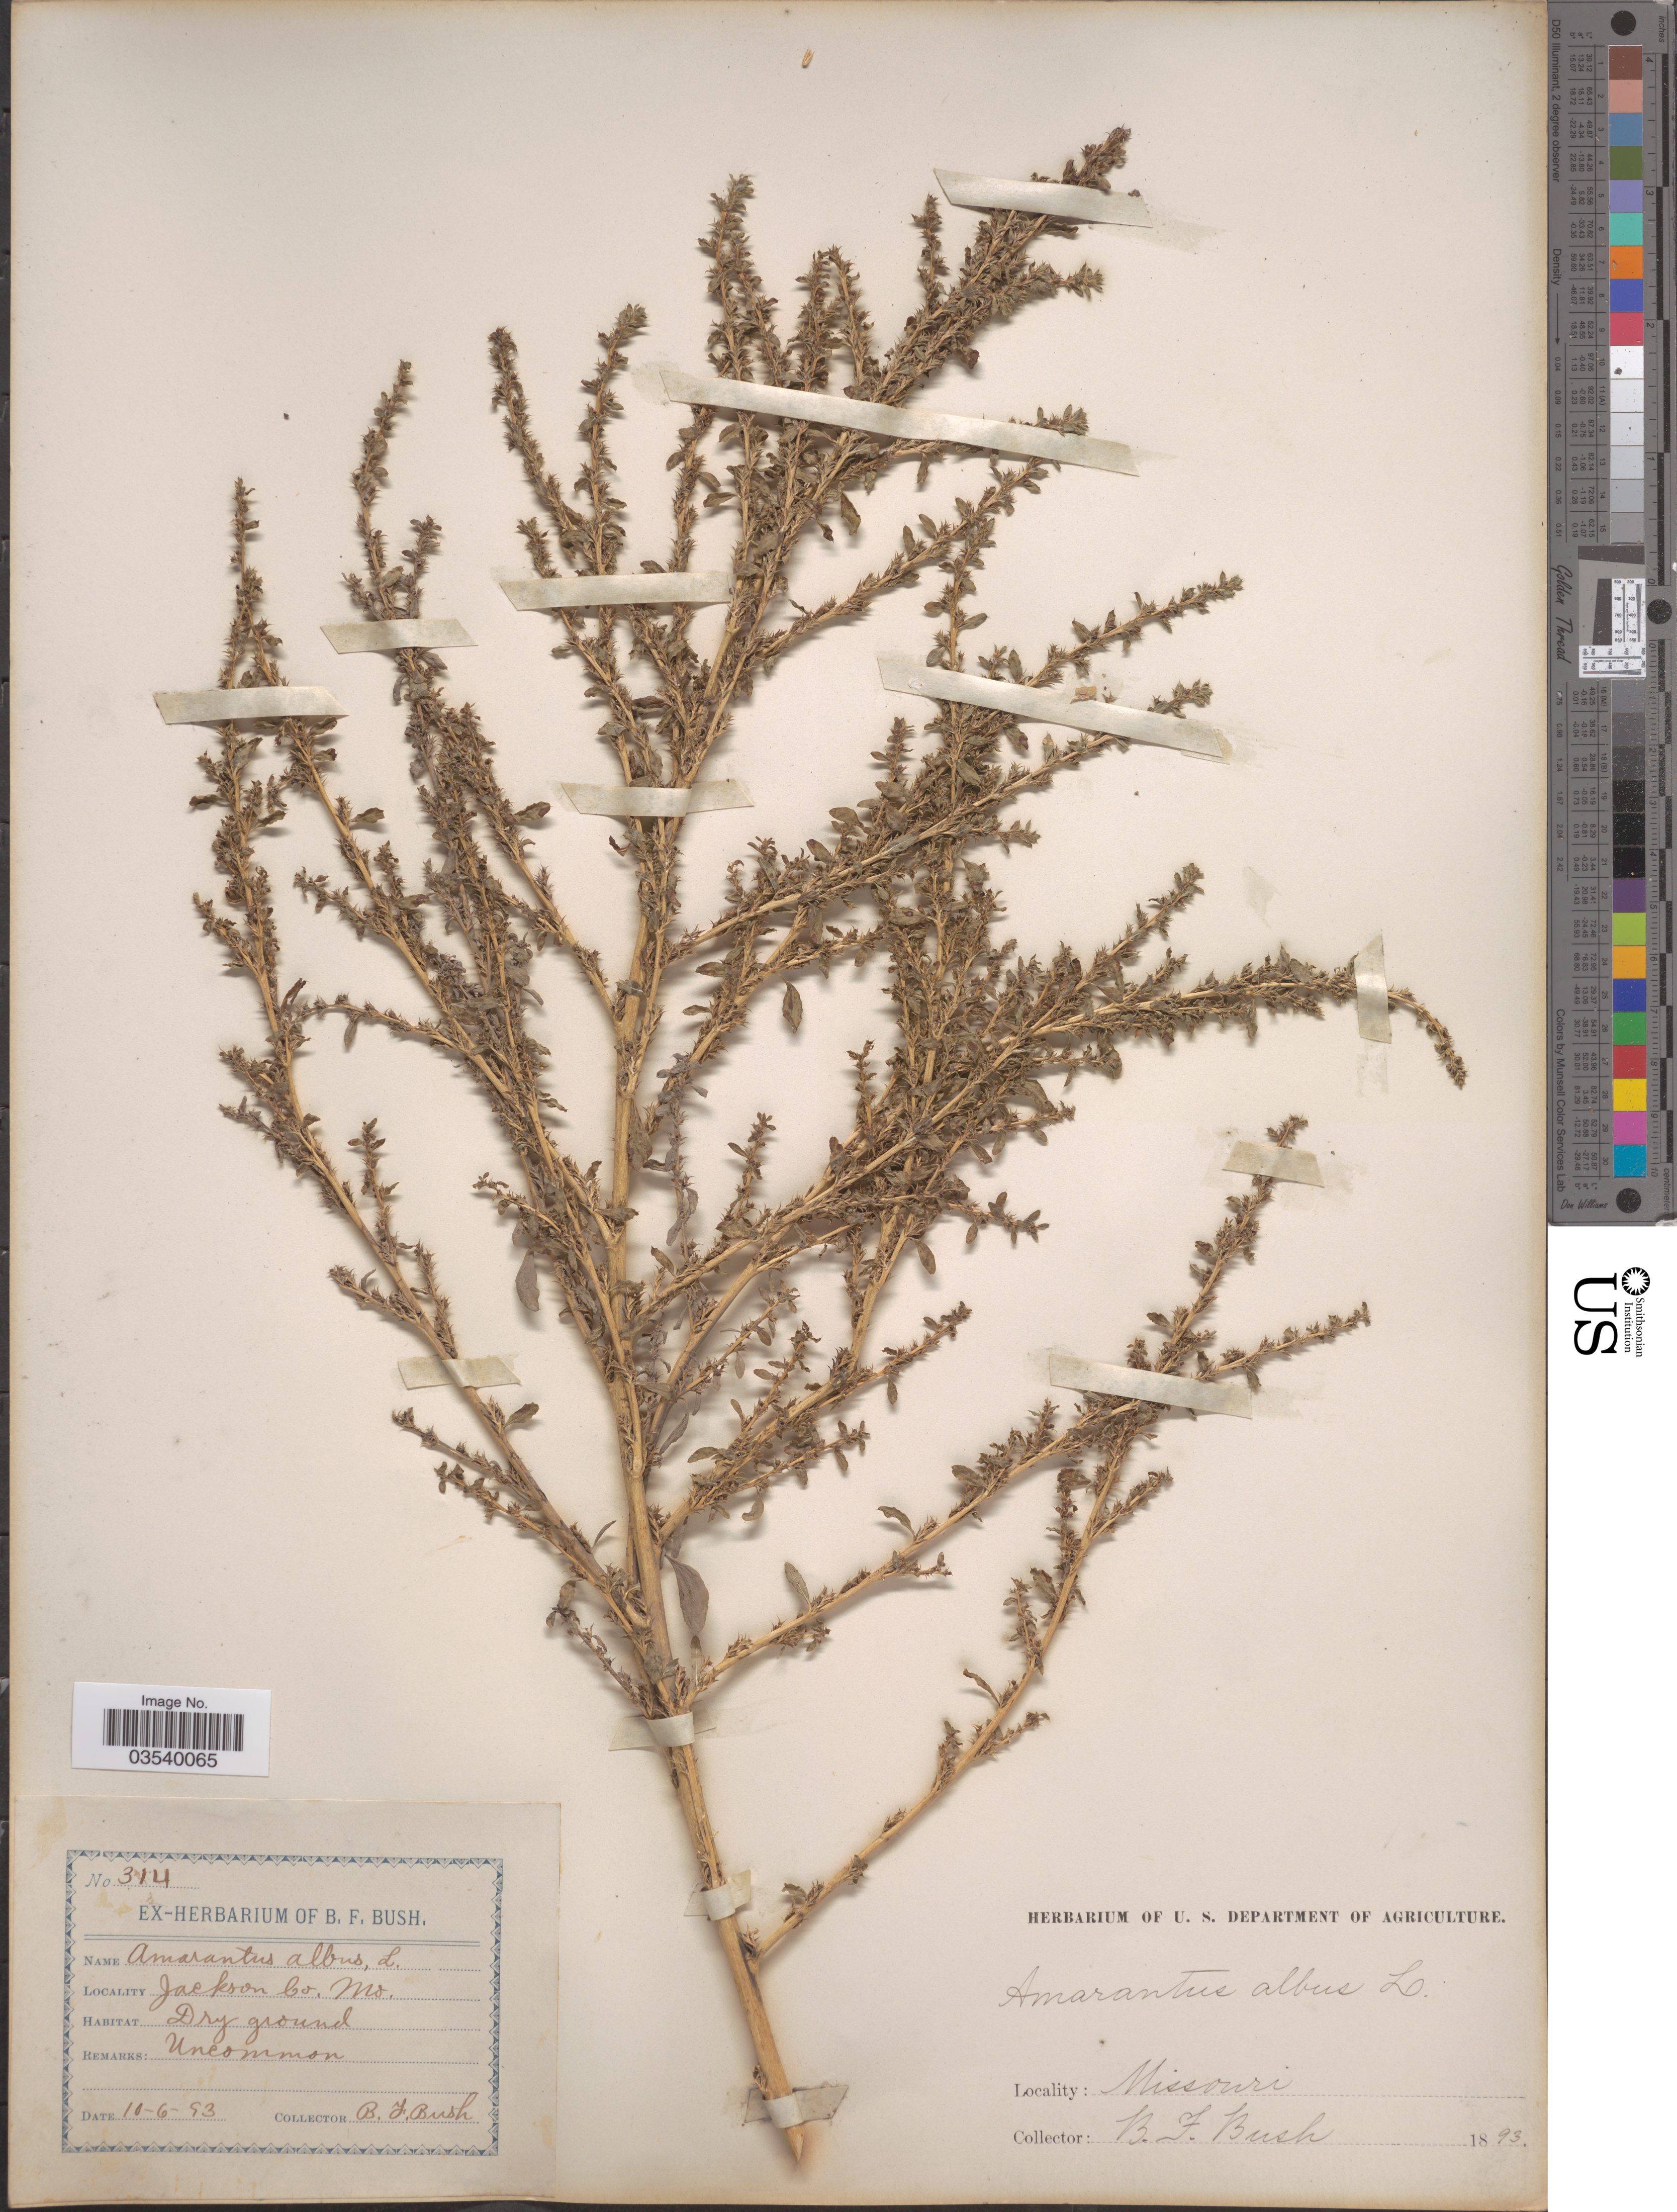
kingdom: Plantae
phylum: Tracheophyta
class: Magnoliopsida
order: Caryophyllales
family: Amaranthaceae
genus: Amaranthus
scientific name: Amaranthus albus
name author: L.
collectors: B. F. Bush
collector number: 314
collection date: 1893-10-06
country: United States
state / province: Missouri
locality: Jackson Co.